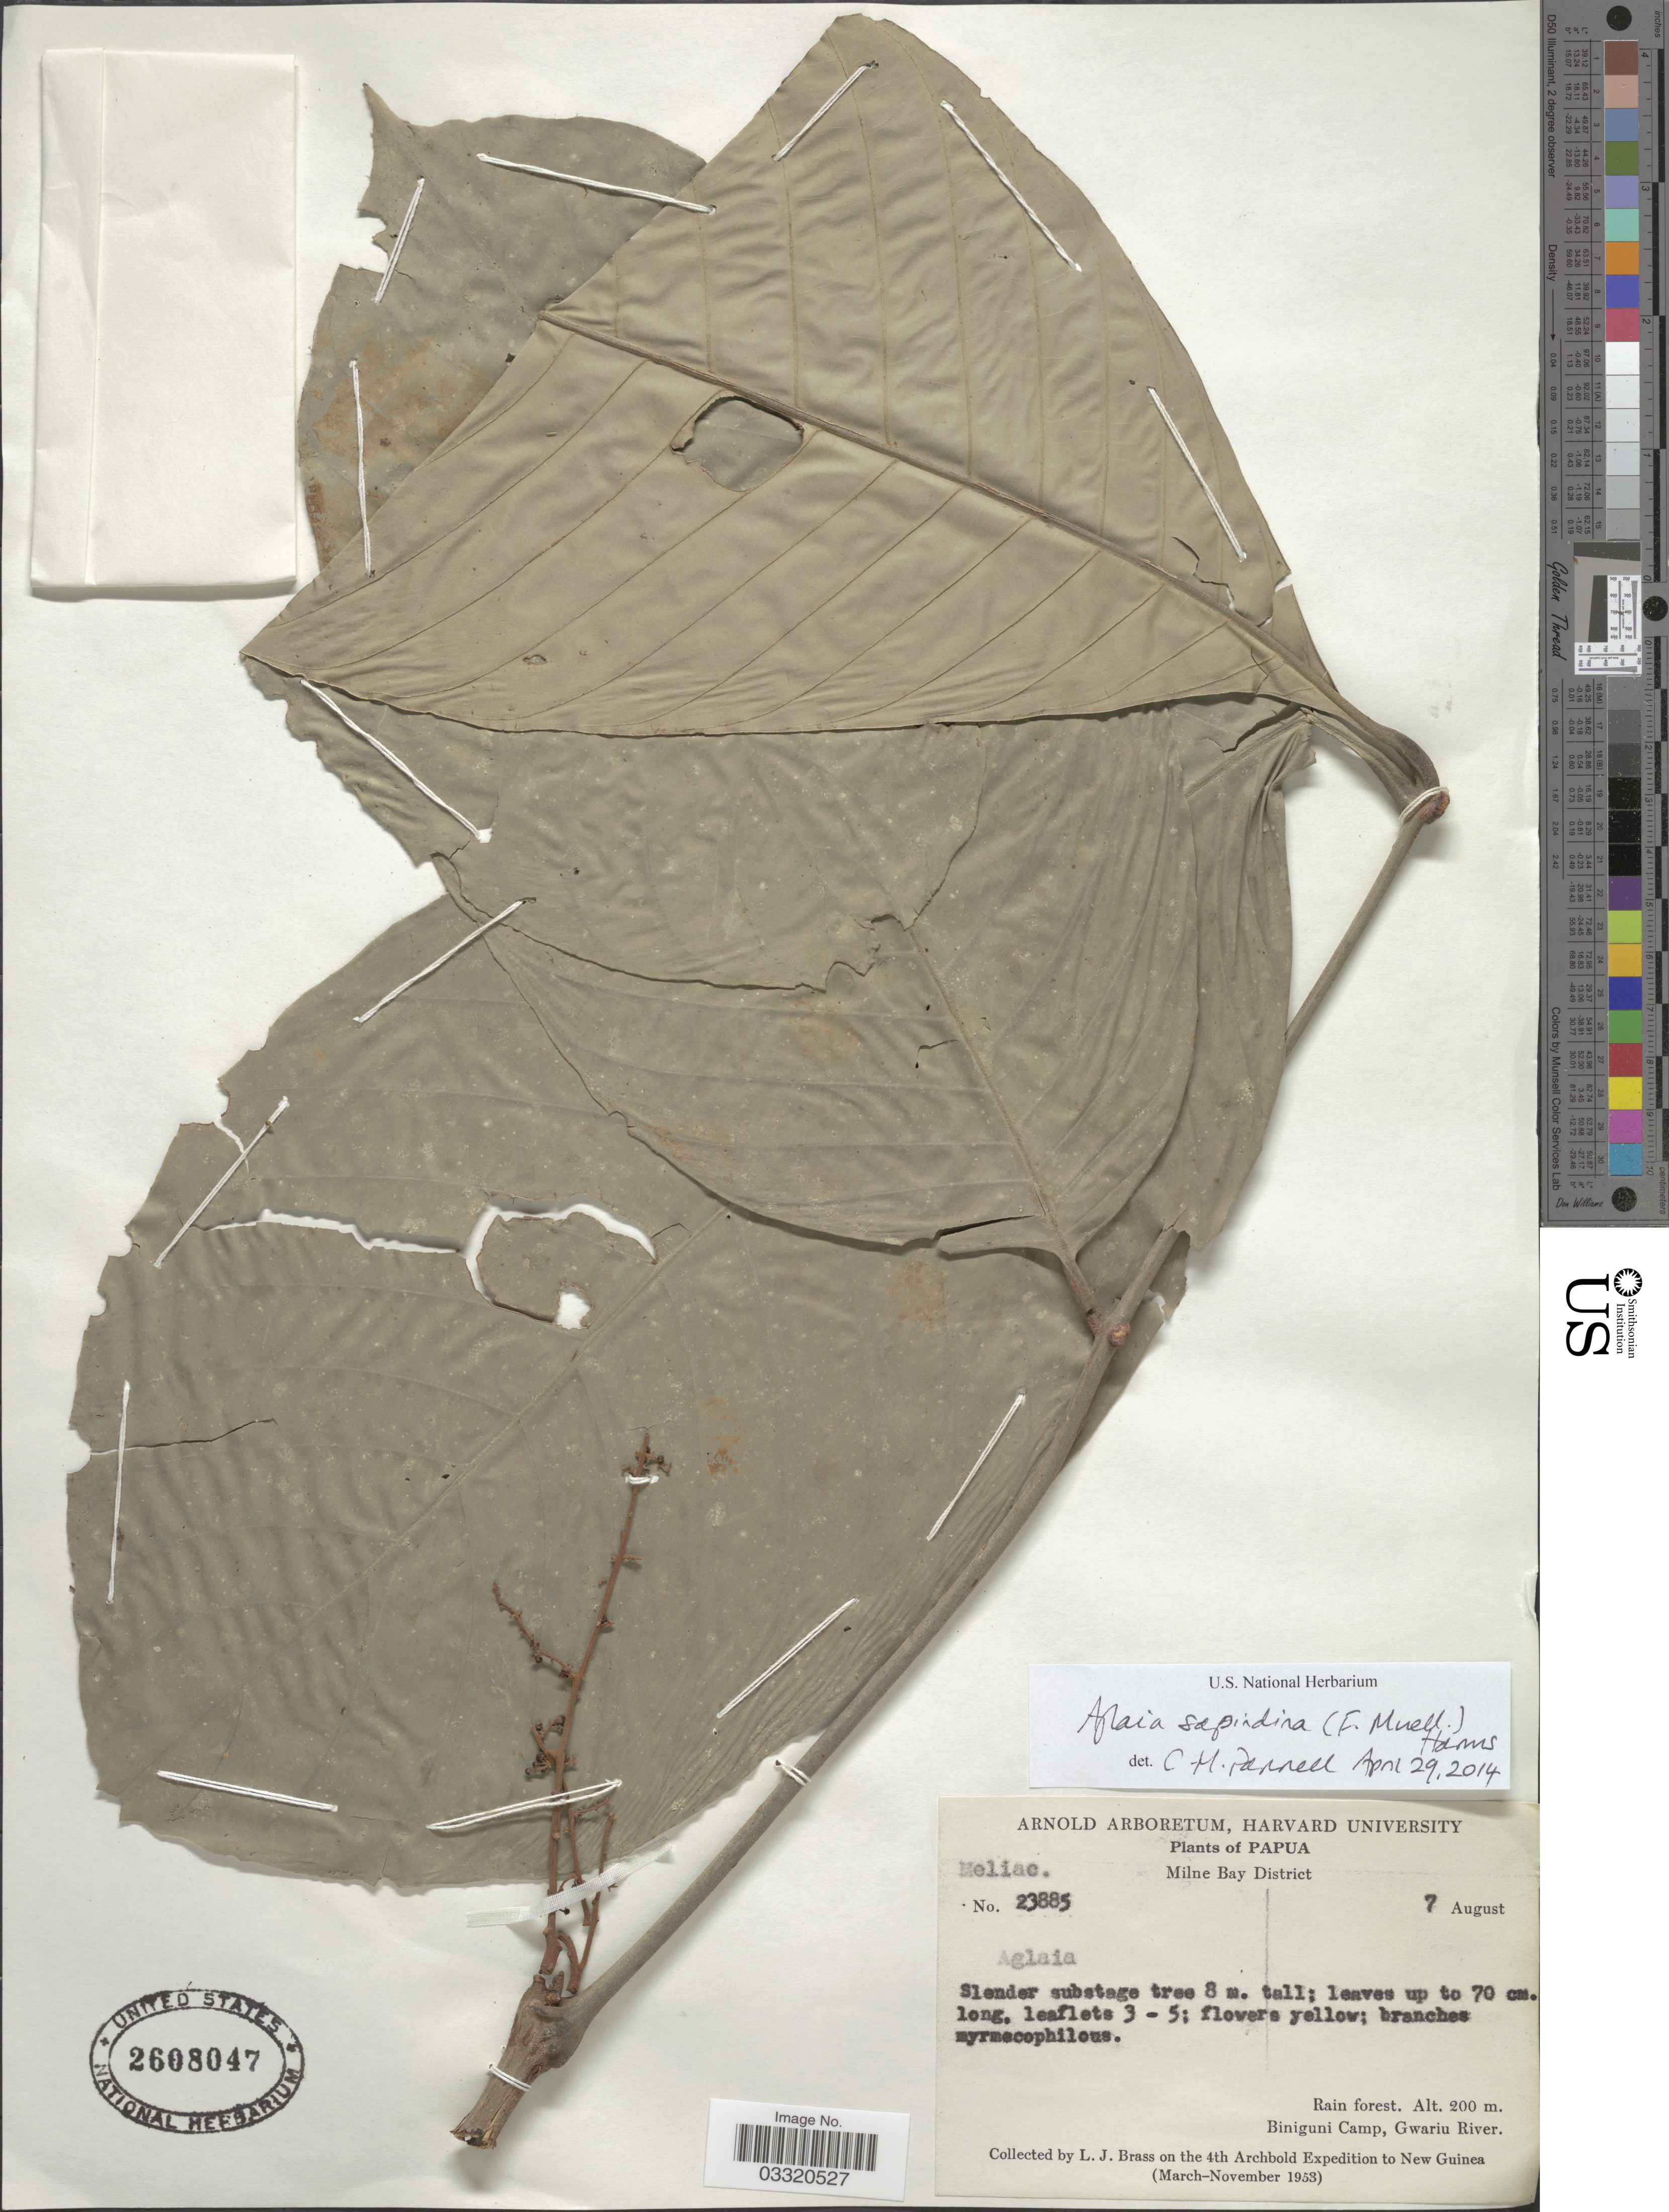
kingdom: Plantae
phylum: Tracheophyta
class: Magnoliopsida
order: Sapindales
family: Meliaceae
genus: Aglaia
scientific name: Aglaia sapindina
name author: (F. Muell.) Harms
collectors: L. J. Brass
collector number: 23885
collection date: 1953-08-07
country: Papua New Guinea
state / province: Milne Bay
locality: Papua. Milne Bay District. Biniguni Camp, Gwariu River. New Guinea.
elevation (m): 200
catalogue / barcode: US 2608047